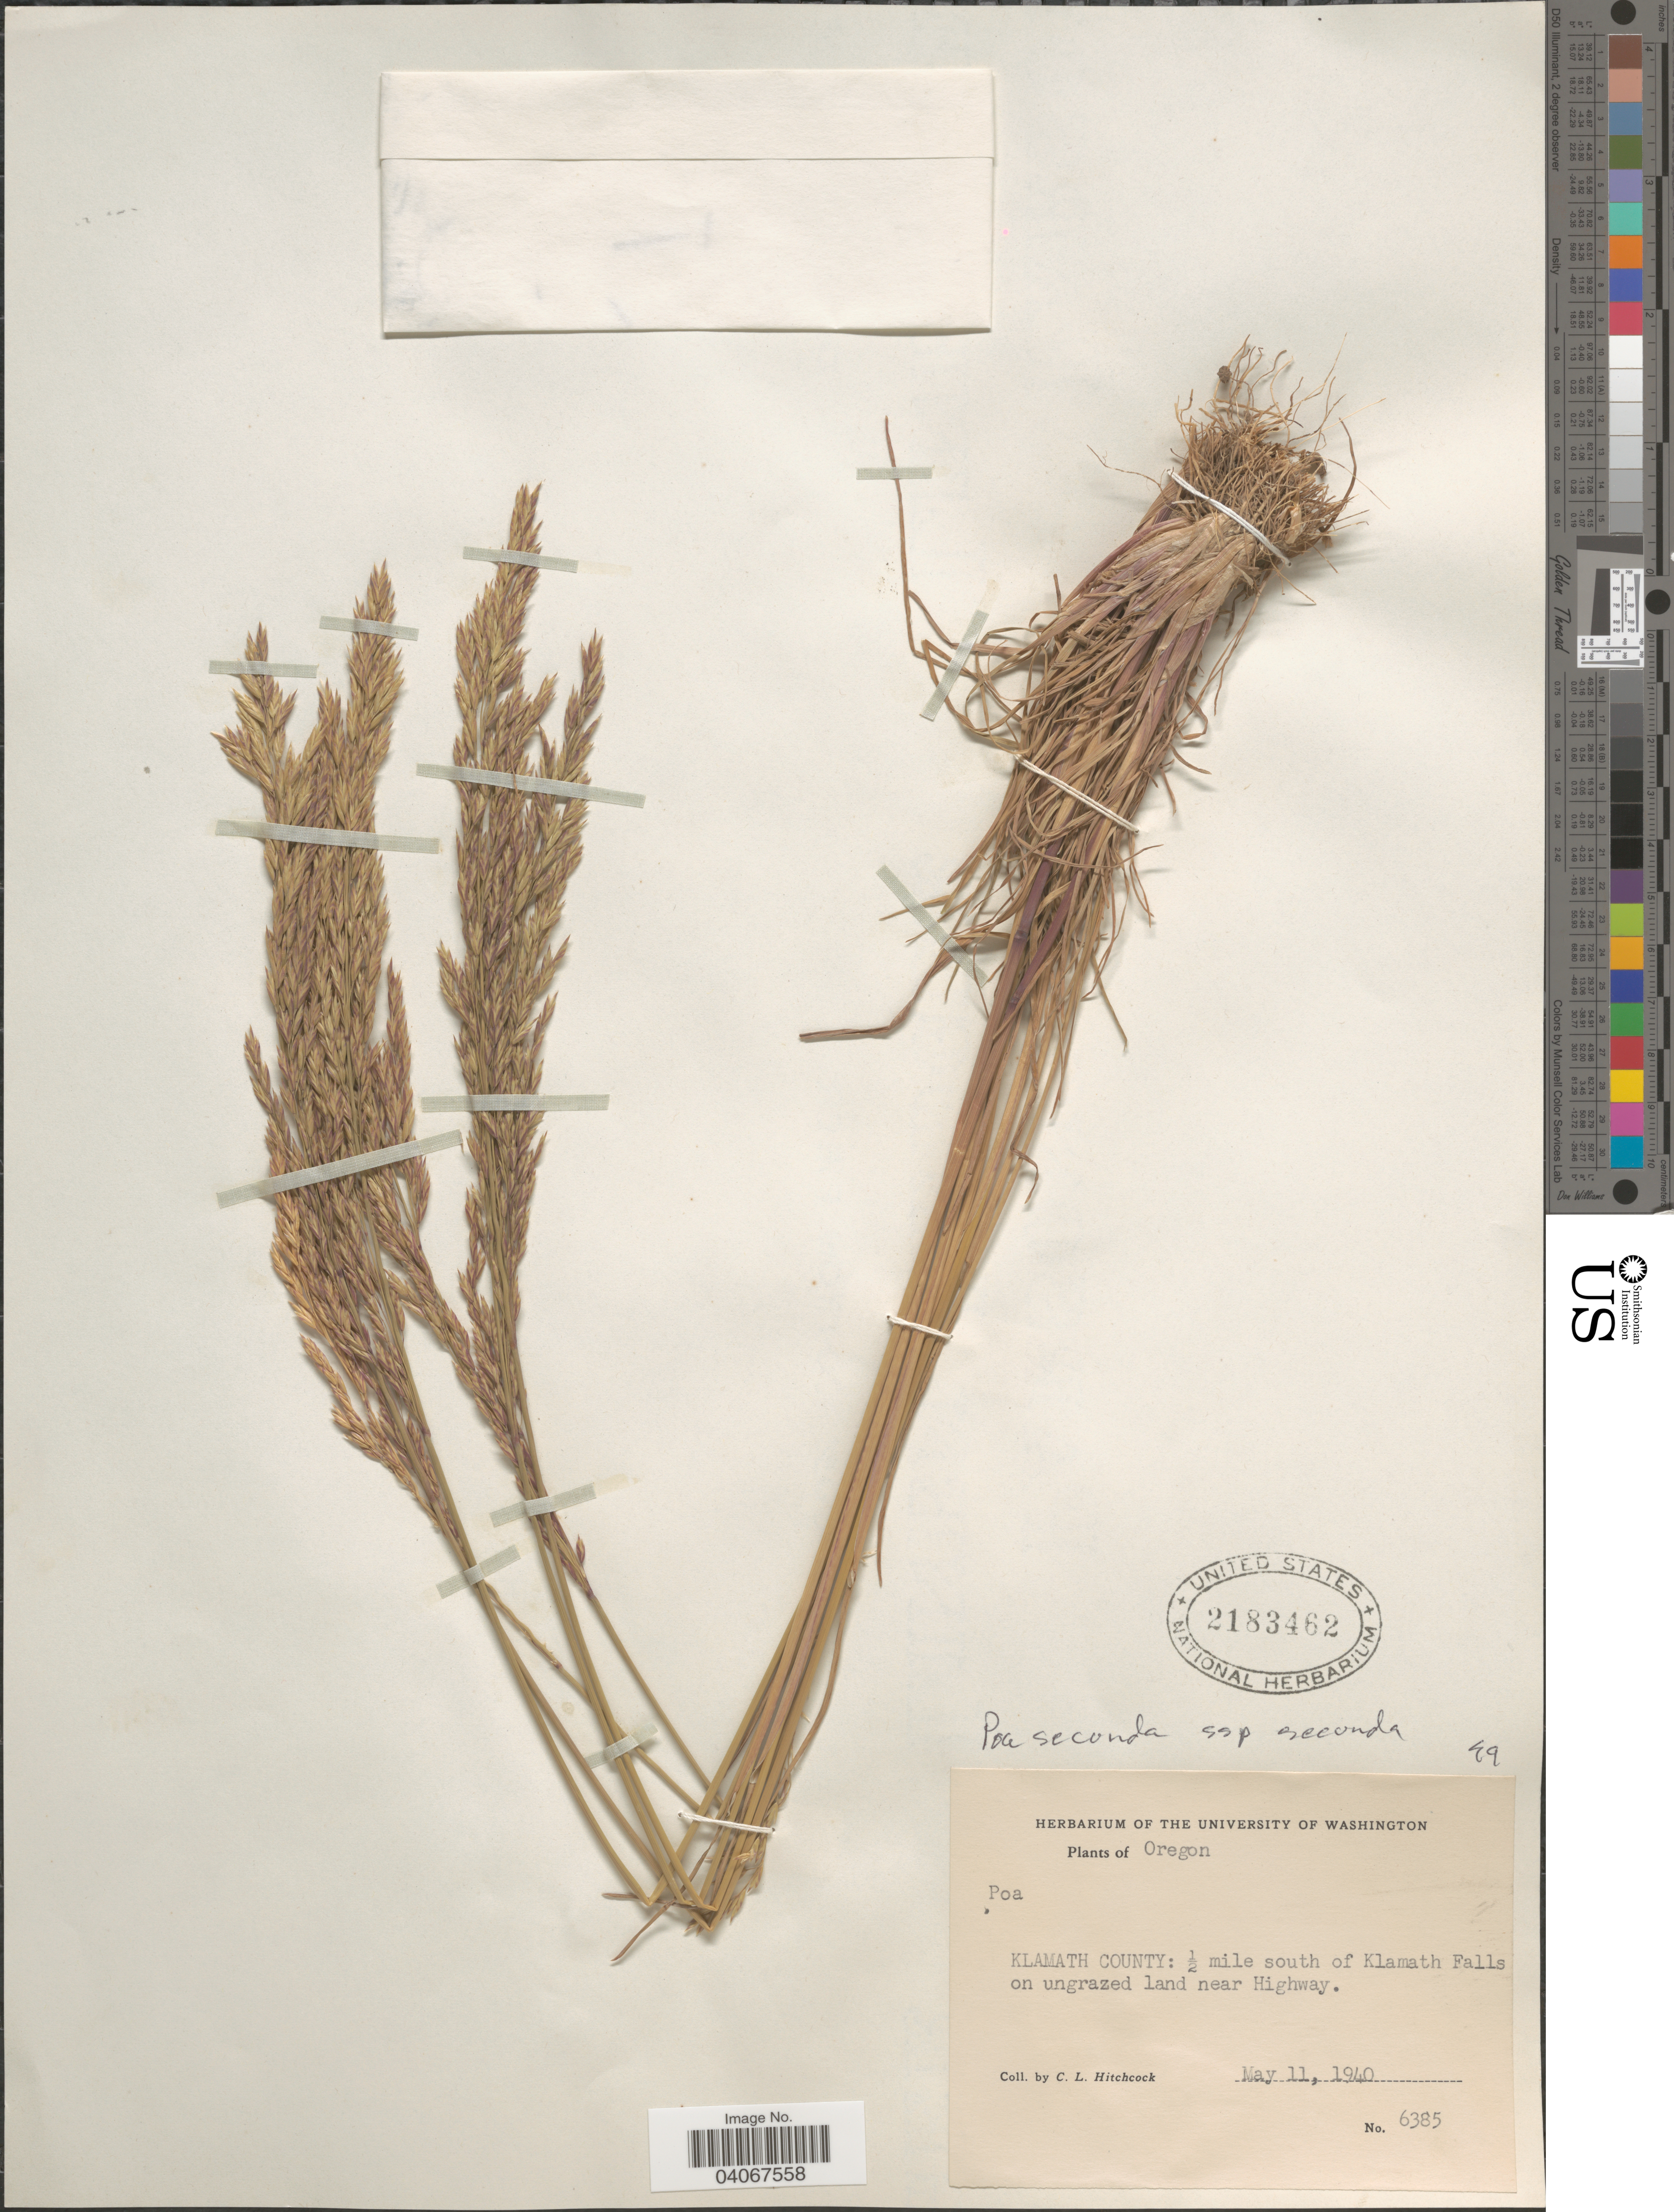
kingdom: Plantae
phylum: Tracheophyta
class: Liliopsida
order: Poales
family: Poaceae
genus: Poa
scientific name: Poa secunda subsp. secunda var. secunda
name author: J. Presl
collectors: C. L. Hitchcock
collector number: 6385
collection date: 1940-05-11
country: United States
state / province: Oregon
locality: Klamath County: ½ mile south of Klamath Falls on ungrazed land near Highway.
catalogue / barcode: US 2183462